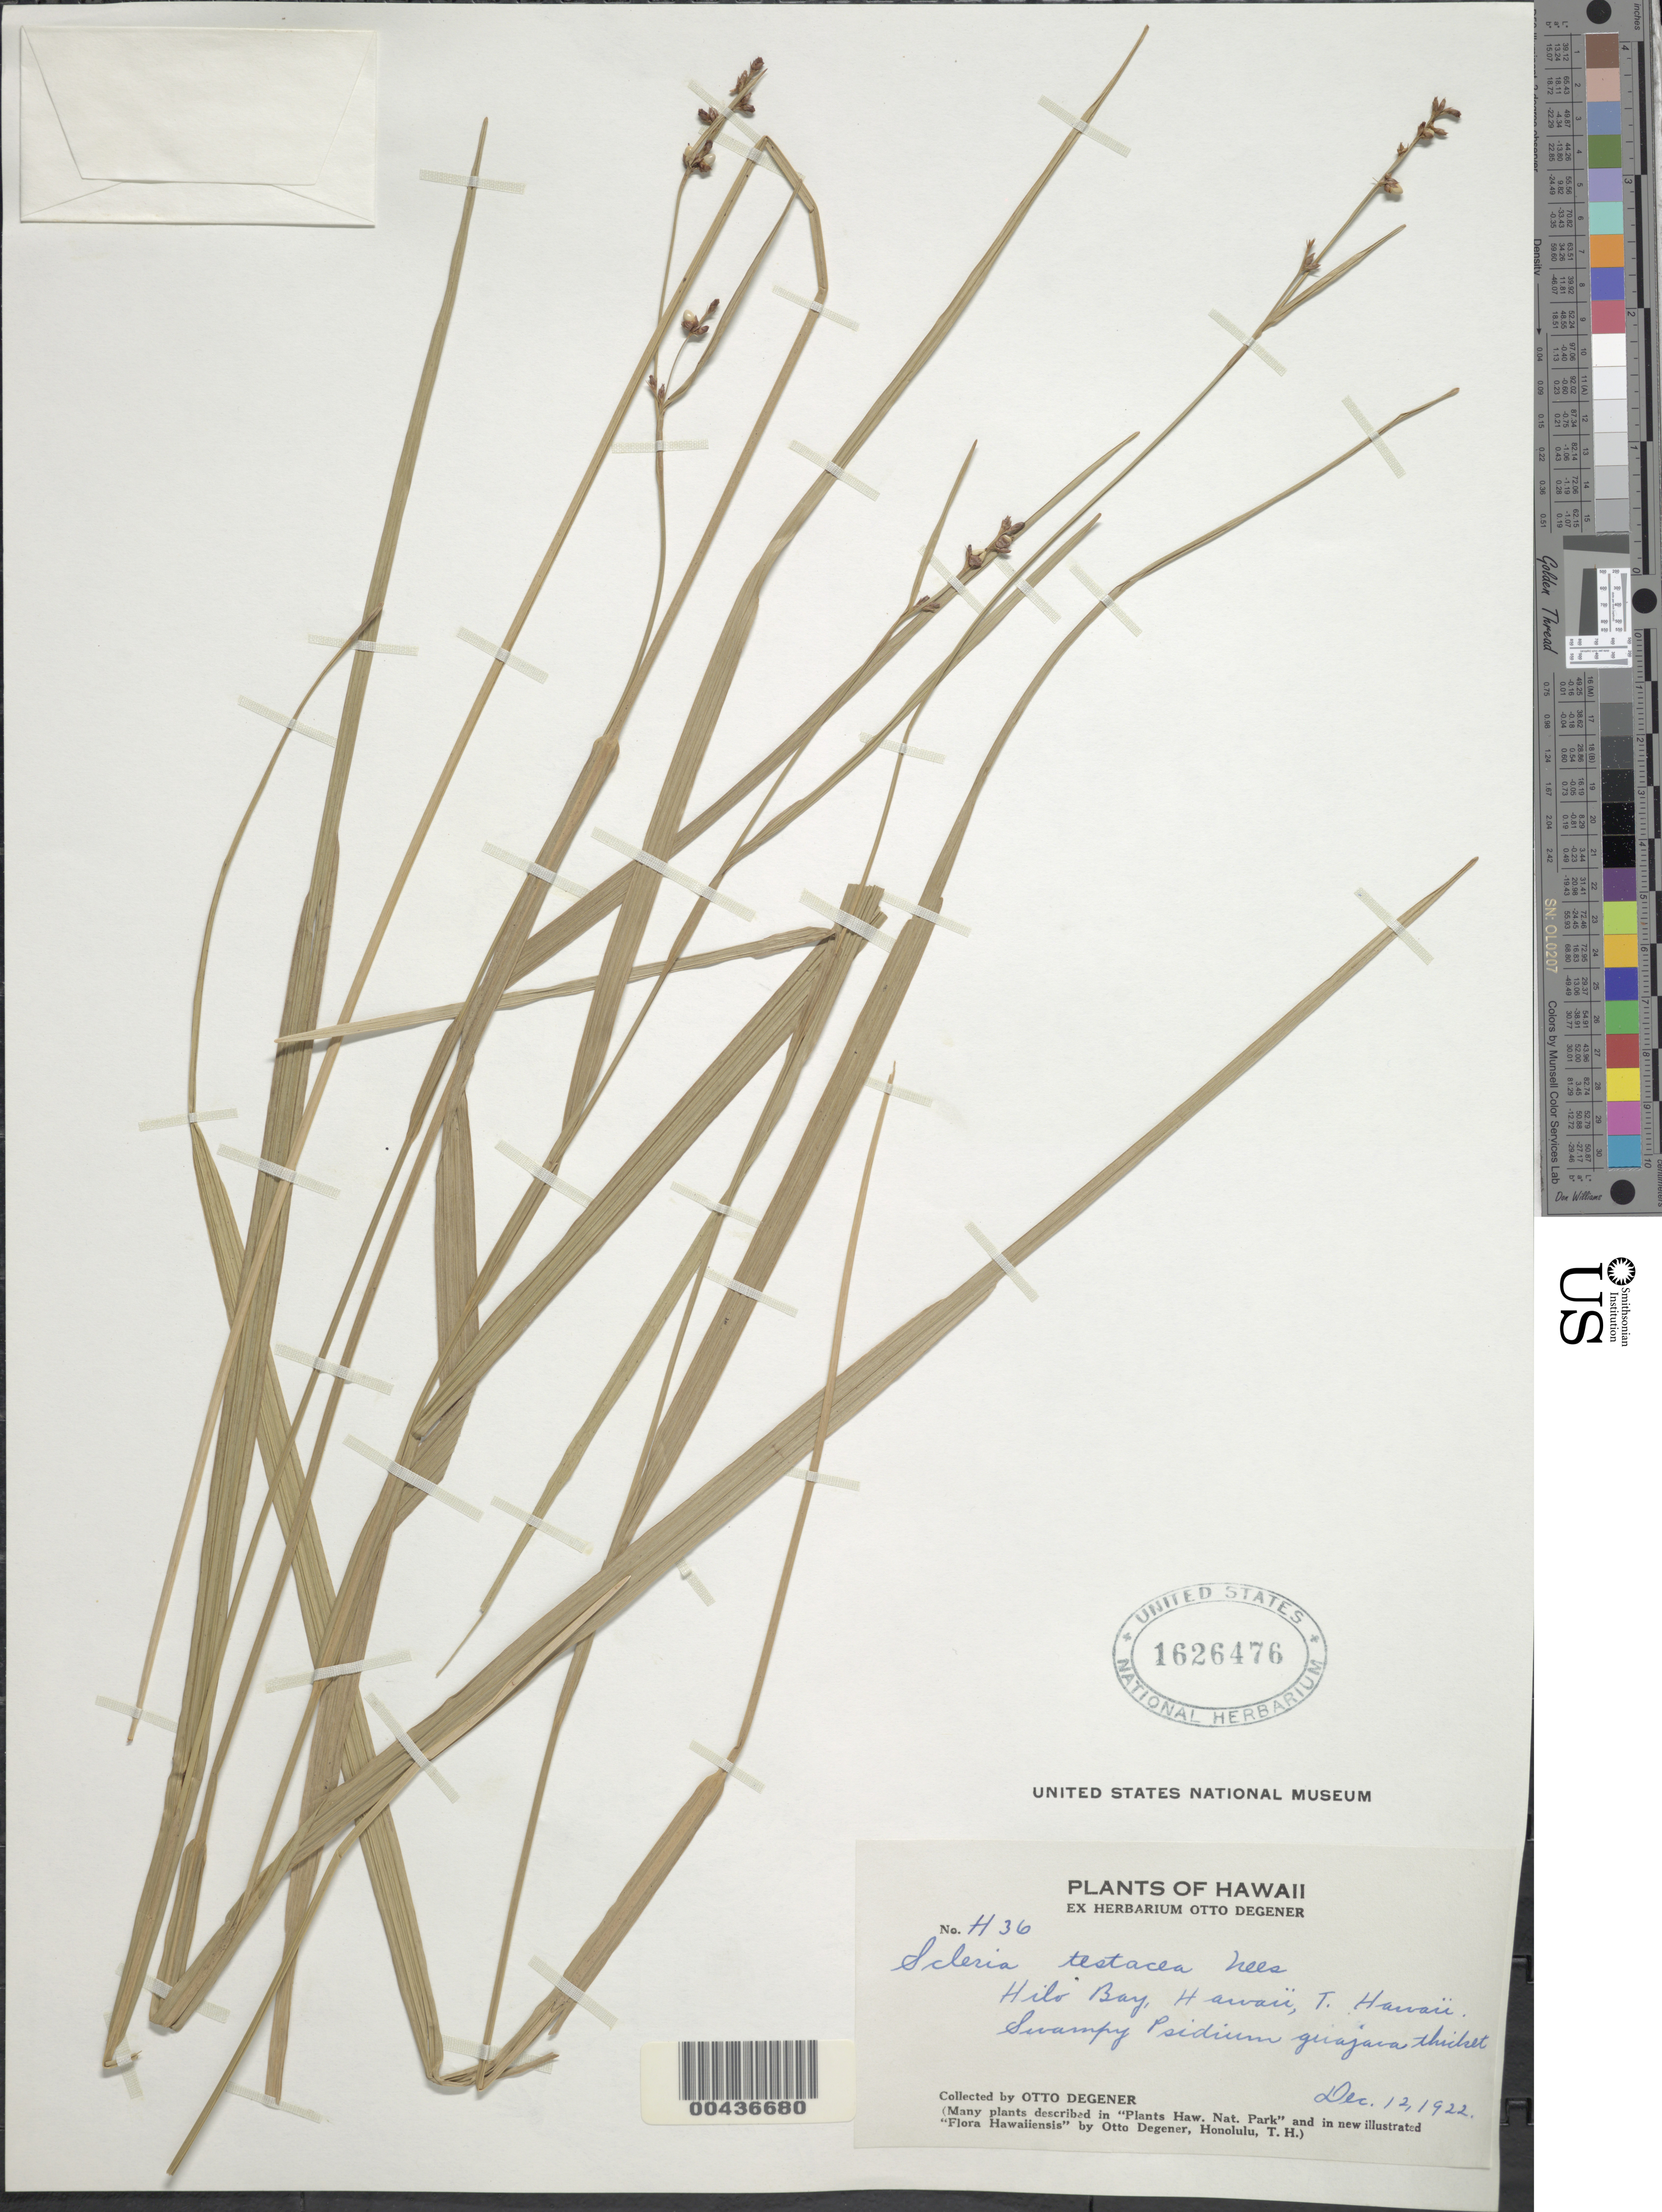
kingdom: Plantae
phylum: Tracheophyta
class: Liliopsida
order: Poales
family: Cyperaceae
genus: Scleria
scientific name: Scleria testacea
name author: Nees ex Kunth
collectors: O. Degener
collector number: H36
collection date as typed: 12 Dec 1922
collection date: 1922-12-12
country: United States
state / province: Hawaii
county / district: Hawaii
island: Hawaii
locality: Hilo Bay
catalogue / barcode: US 1626476